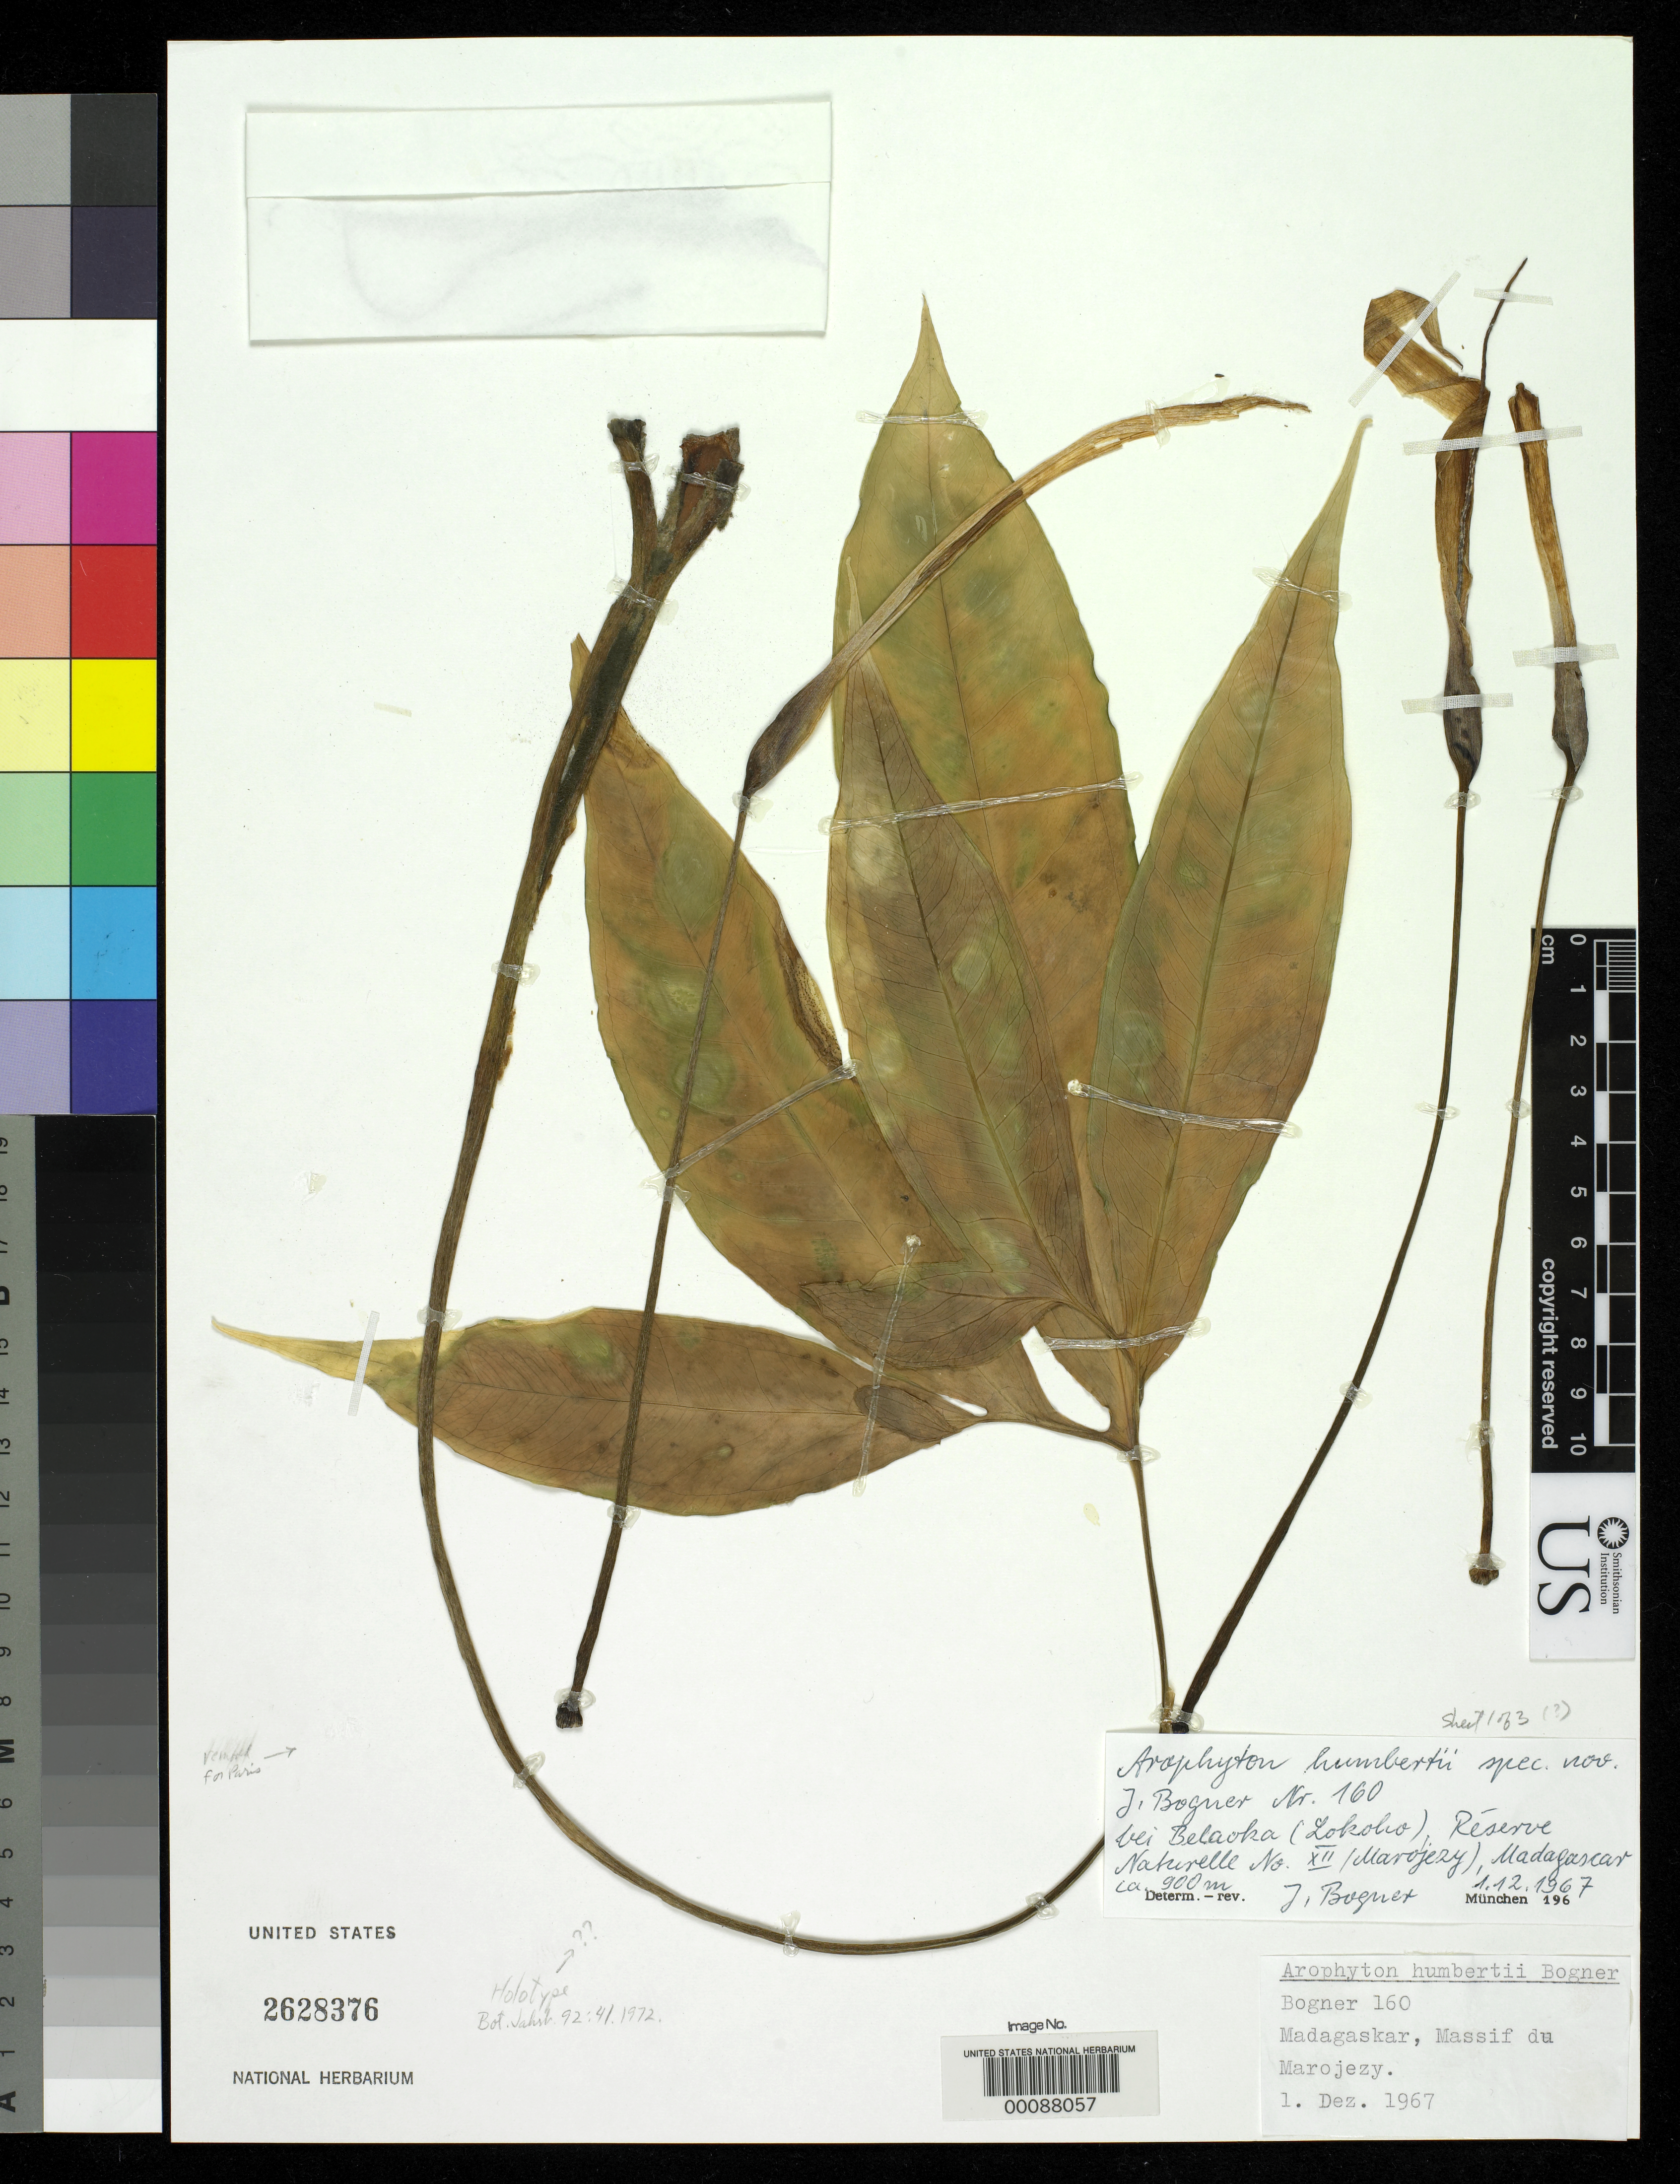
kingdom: Plantae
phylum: Tracheophyta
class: Liliopsida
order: Alismatales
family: Araceae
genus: Arophyton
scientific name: Arophyton humbertii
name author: Bogner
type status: Holotype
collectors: J. Bogner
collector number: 160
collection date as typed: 01 Dec 1967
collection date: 1967-12-01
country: Madagascar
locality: Antalaha pref., Andapa sous-pref., Mt. Ambatosorata.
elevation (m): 900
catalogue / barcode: US 2628376